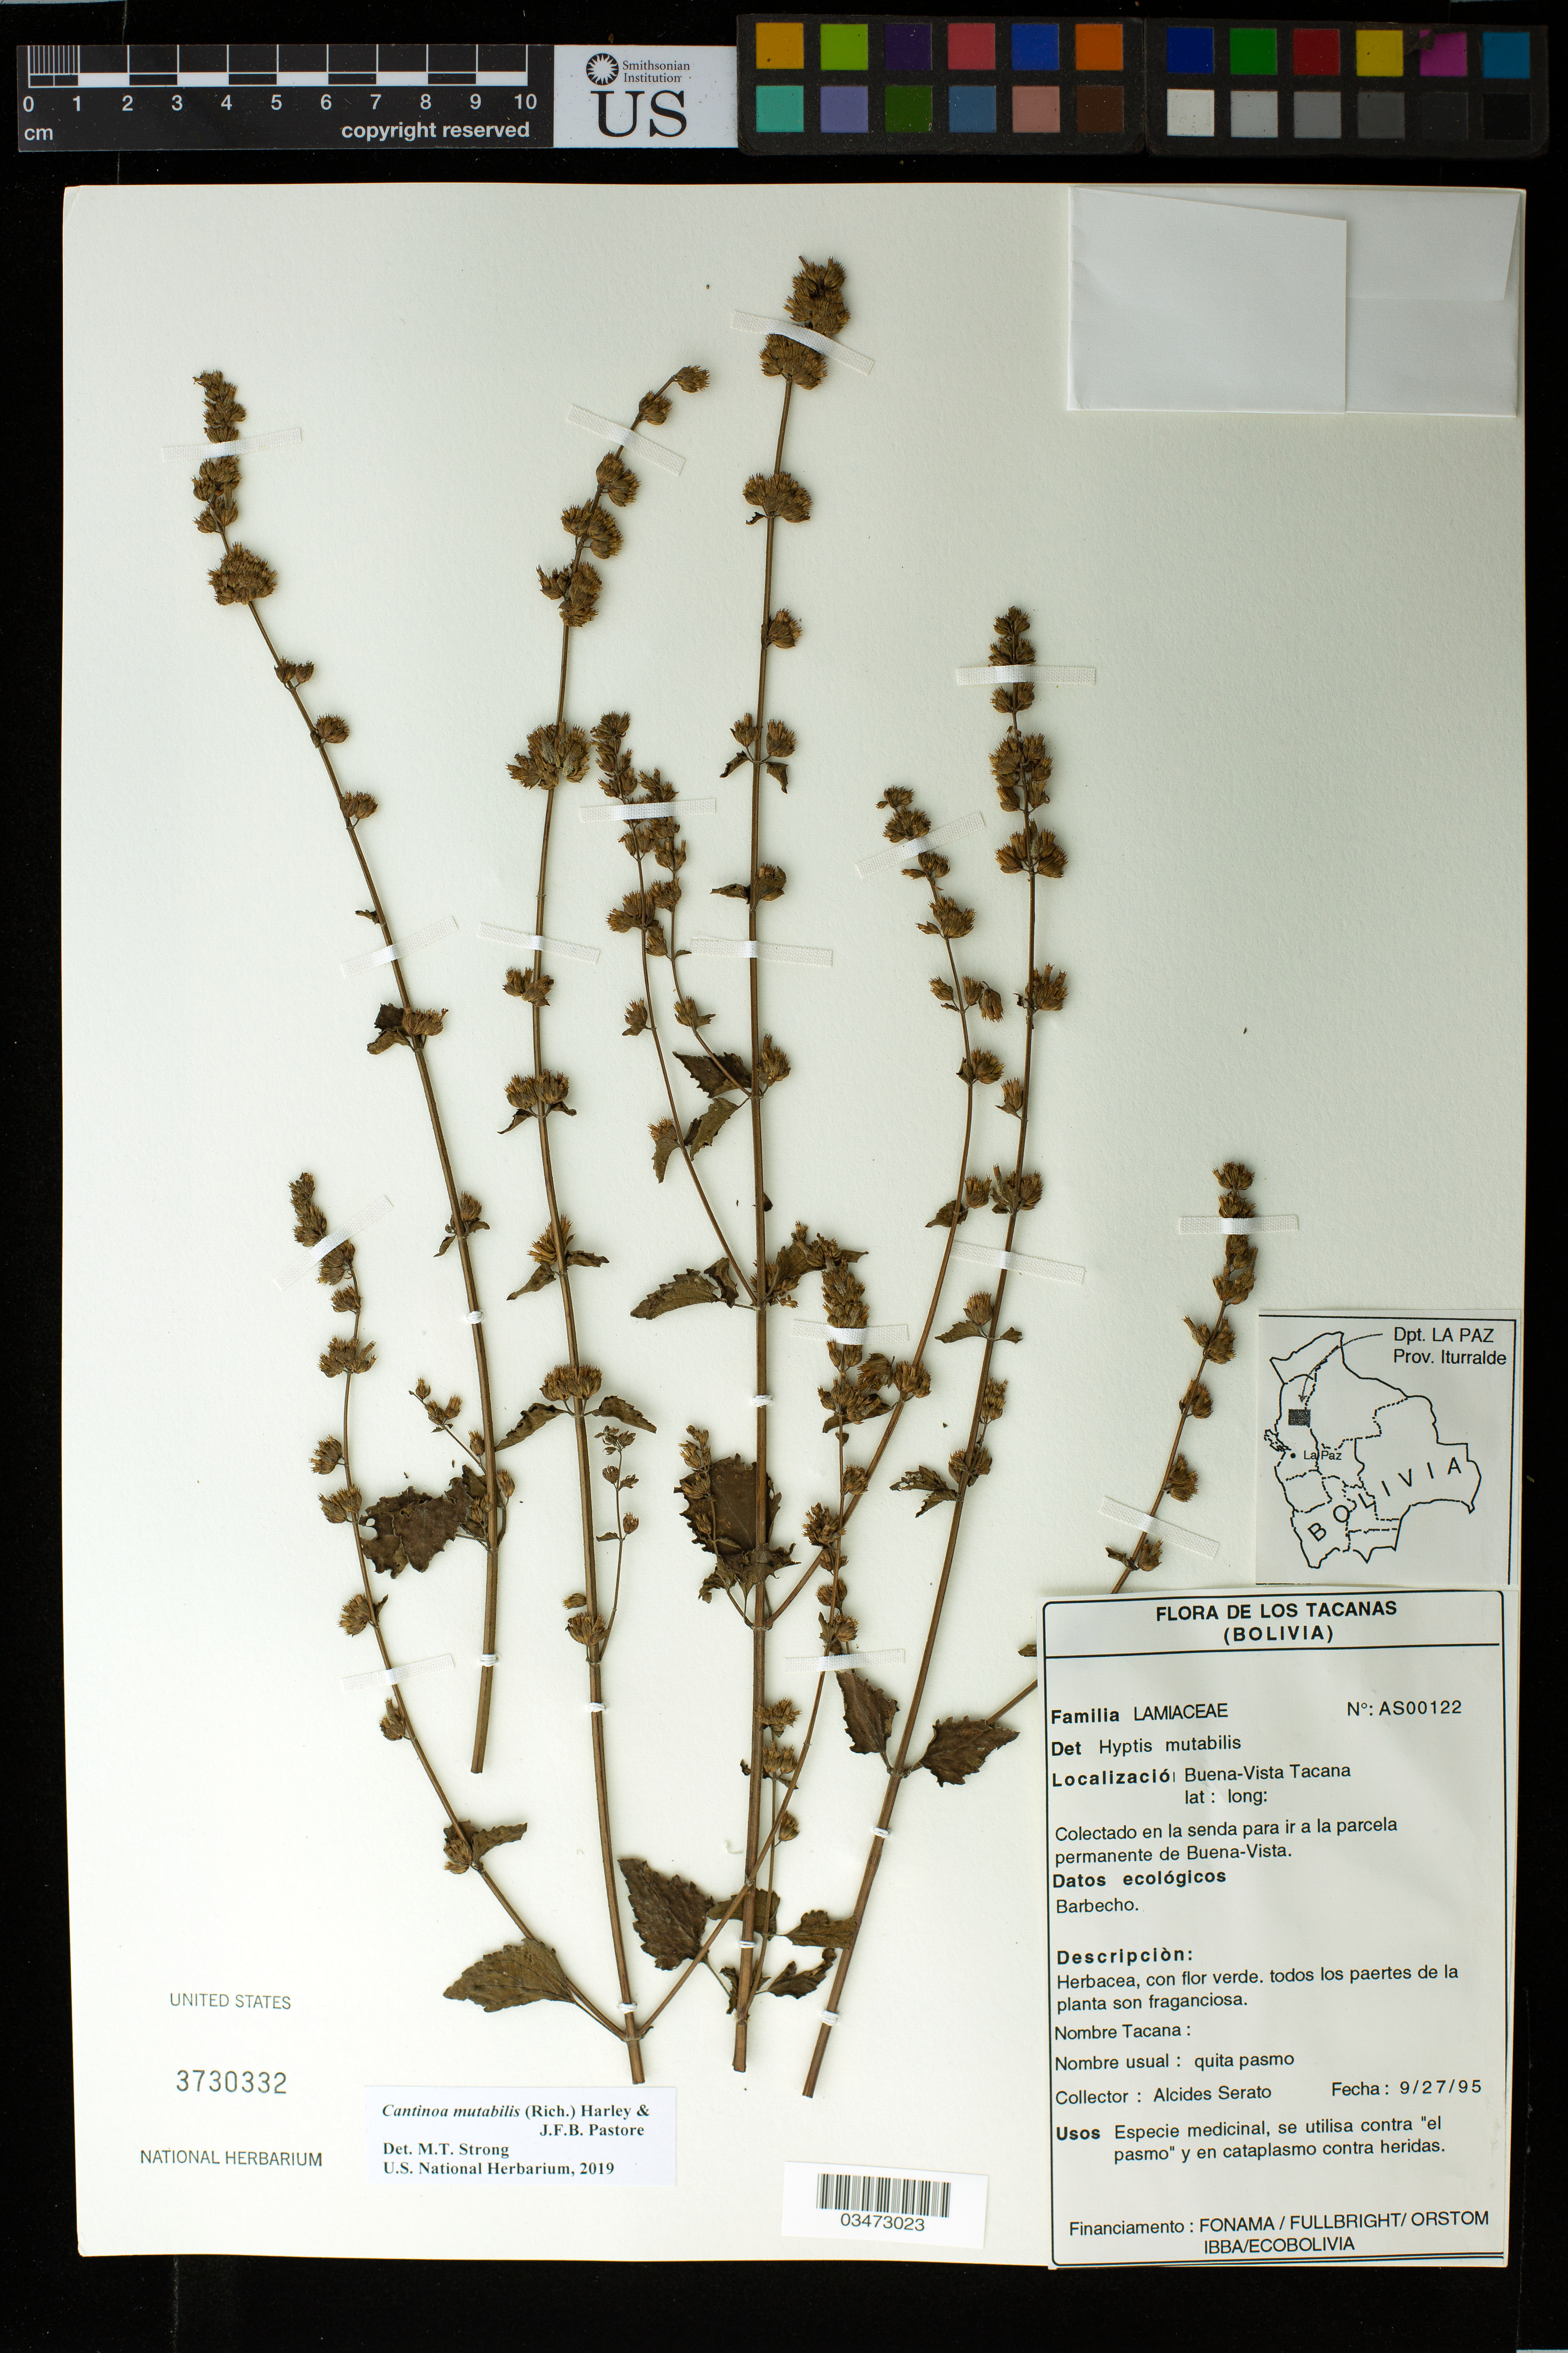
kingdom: Plantae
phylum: Tracheophyta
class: Magnoliopsida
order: Lamiales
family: Lamiaceae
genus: Cantinoa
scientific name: Cantinoa mutabilis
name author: (Rich.) Harley & J.F.B. Pastore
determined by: Strong, Mark T., (BOT), Smithsonian Institution - National Museum of Natural History (UNITED STATES)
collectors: A. Serato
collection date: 1995-09-27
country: Bolivia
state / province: La Paz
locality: Buena-Vista Tacana Colectado en la senda para ir a la parcela permanente de Buena-Vista.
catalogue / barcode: US 3730332